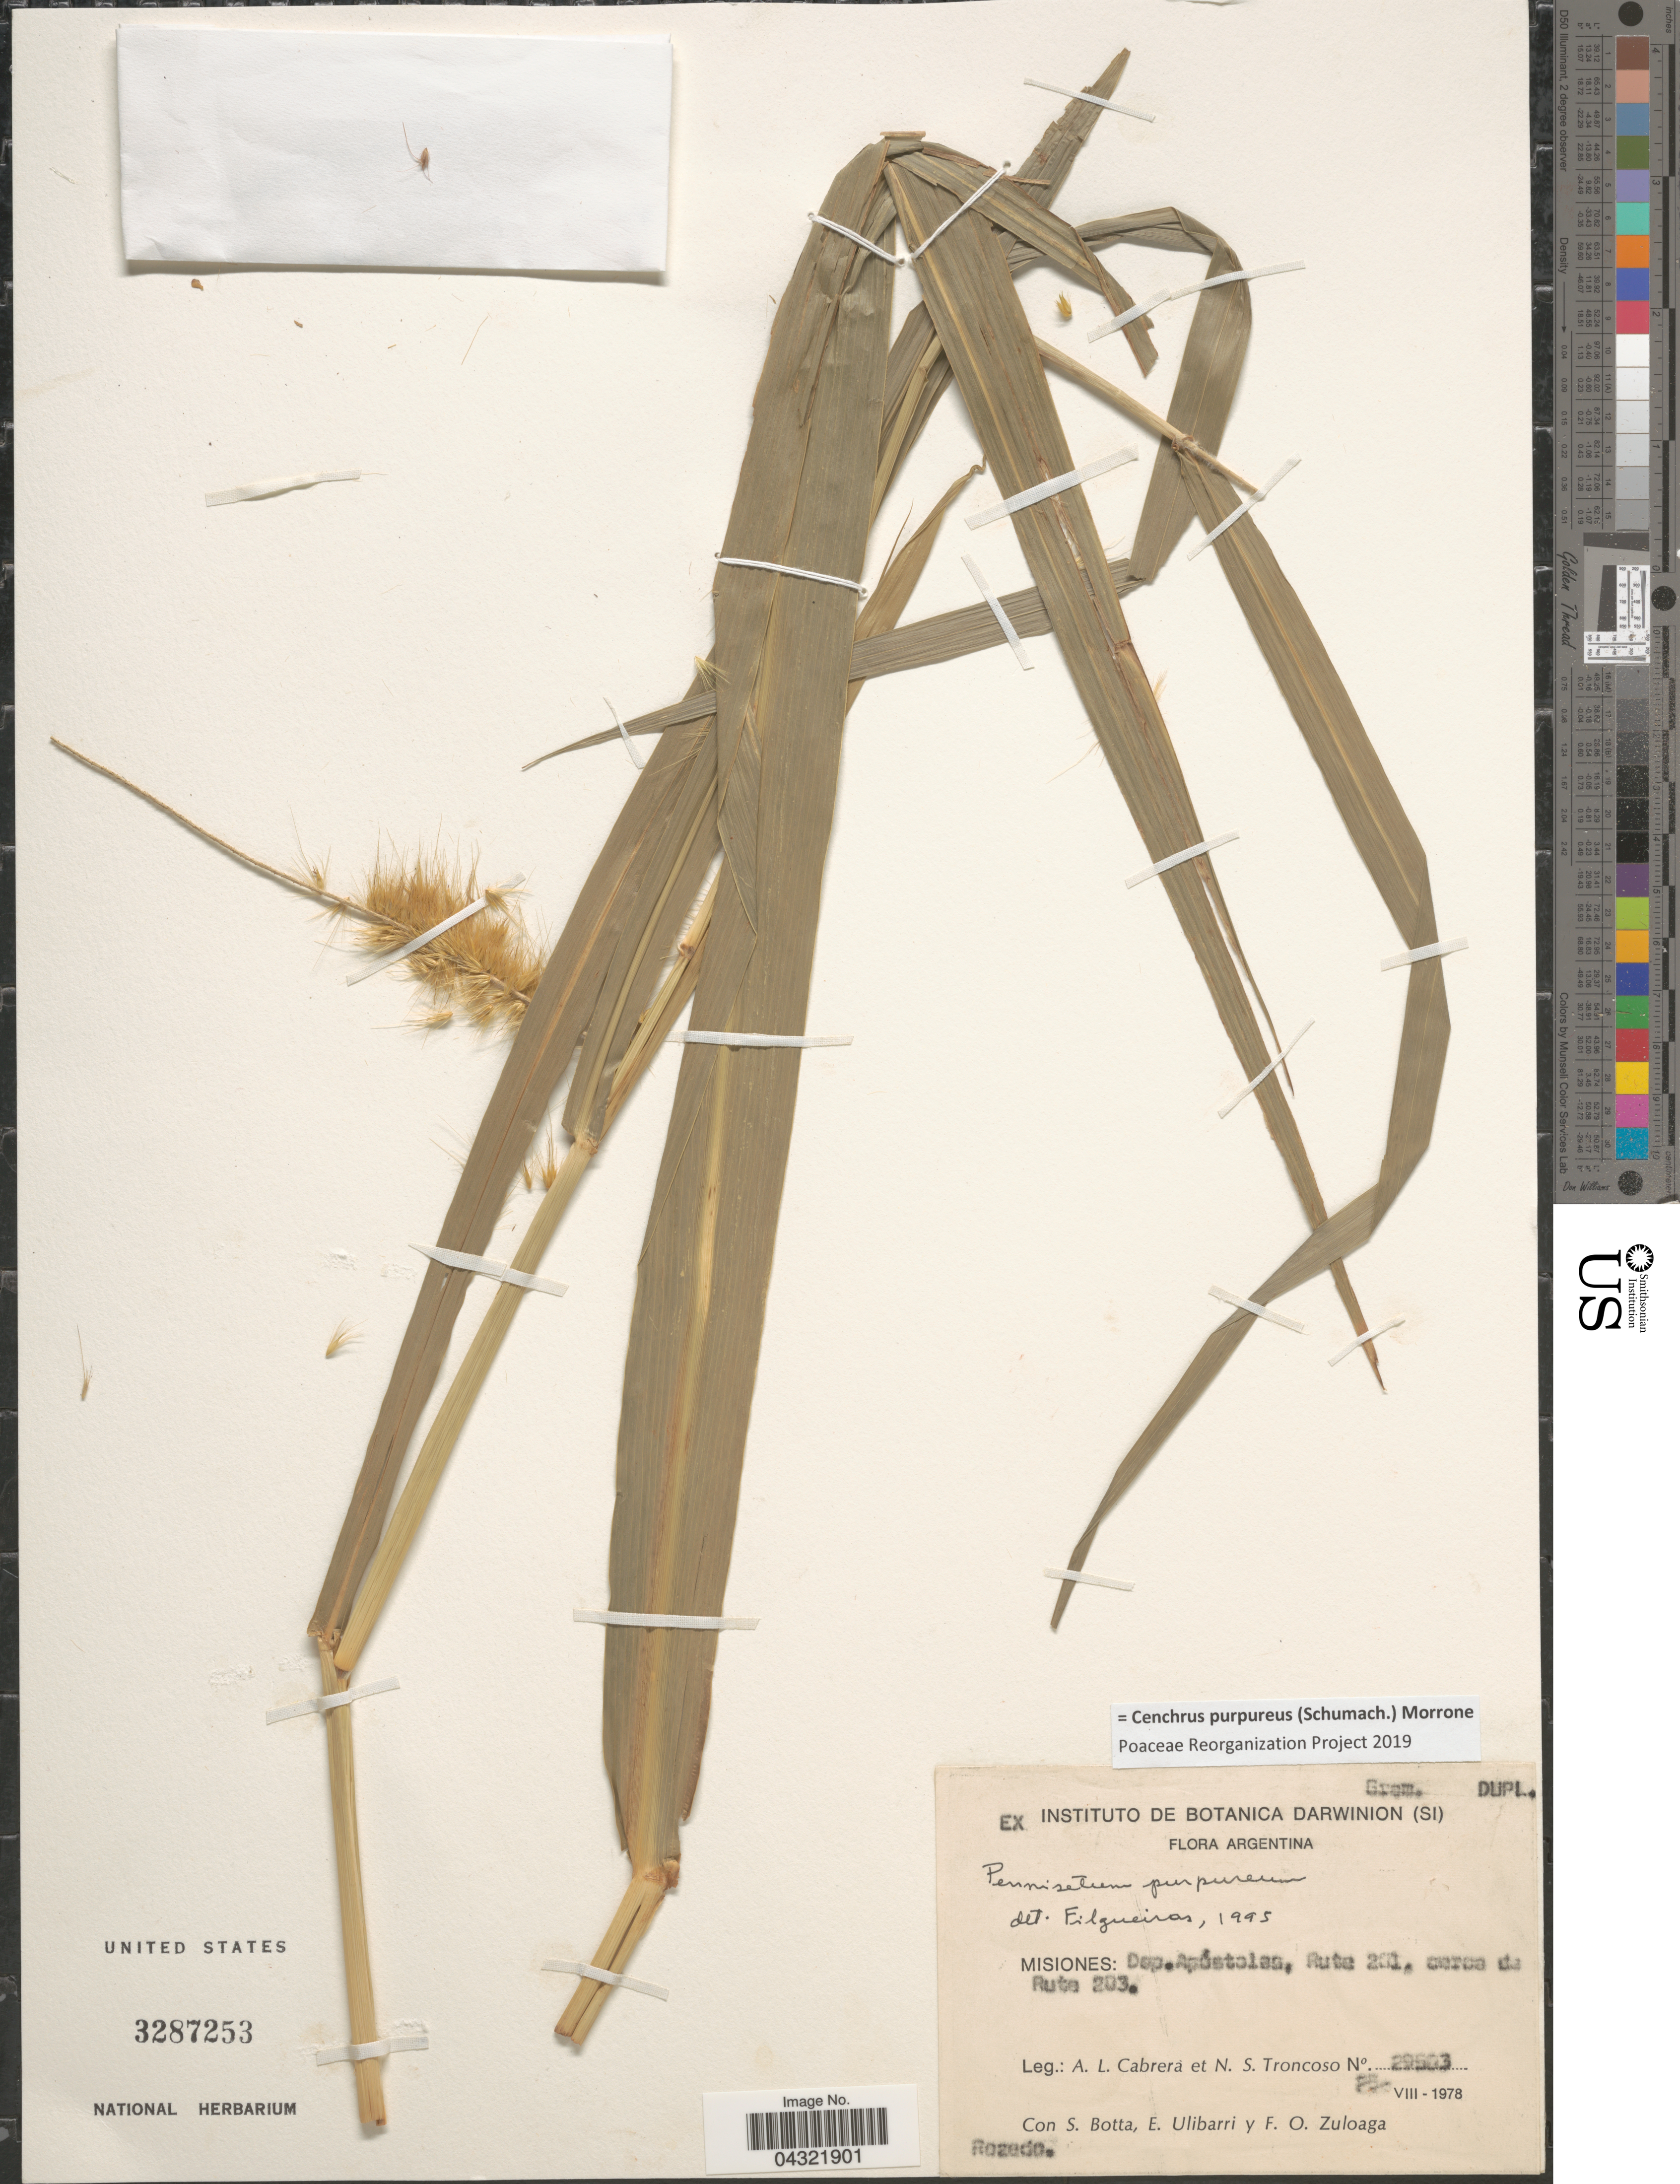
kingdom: Plantae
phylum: Tracheophyta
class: Liliopsida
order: Poales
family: Poaceae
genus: Cenchrus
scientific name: Cenchrus purpureus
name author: (Schumach.) Morrone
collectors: A. L. Cabrera, N. Troncoso, S. Botta, E. Ulibarri & F. O. Zuloaga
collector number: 29503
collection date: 1978-08-23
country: Argentina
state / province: Misiones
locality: Dep. Apóstoles, Rute 201, cerca da Rute 203.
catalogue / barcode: US 3287253